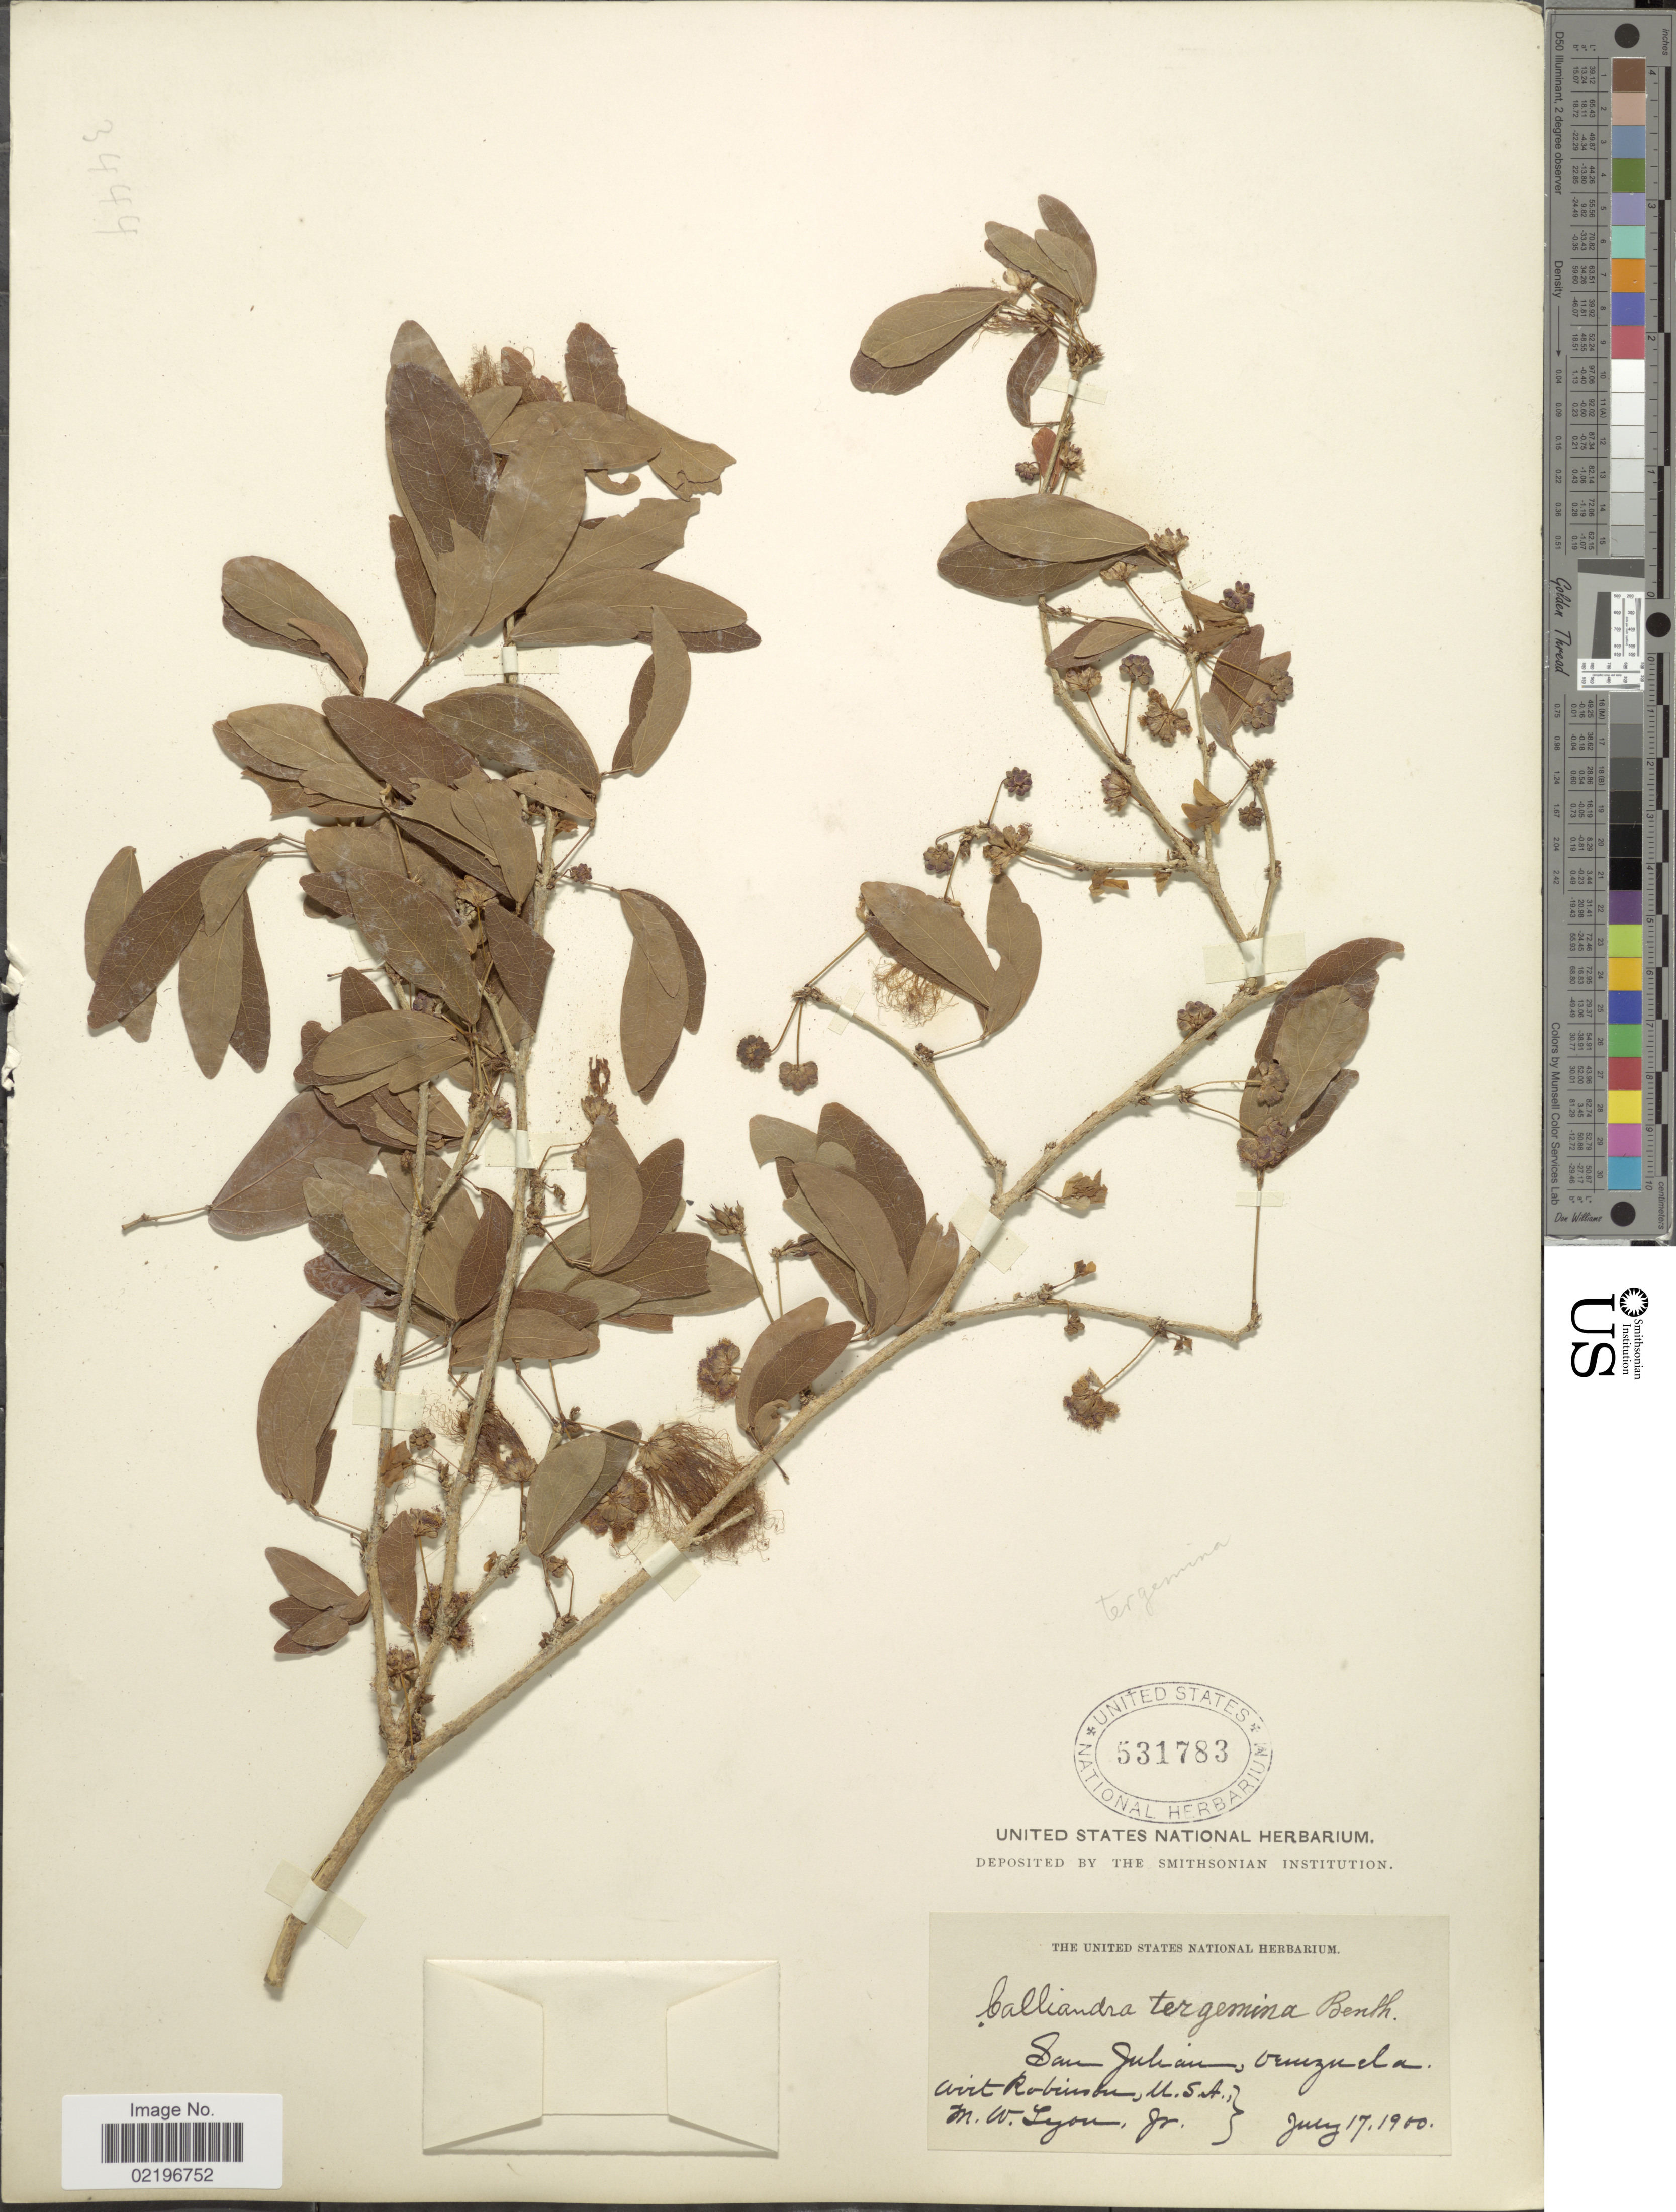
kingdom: Plantae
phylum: Tracheophyta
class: Magnoliopsida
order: Fabales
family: Fabaceae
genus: Calliandra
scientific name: Calliandra tergemina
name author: (L.) Benth.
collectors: M. Lyon Jr.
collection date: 1900-07-17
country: Venezuela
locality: San Julian. civit Robinson, U. S.A. [unsure placement]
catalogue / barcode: US 531783